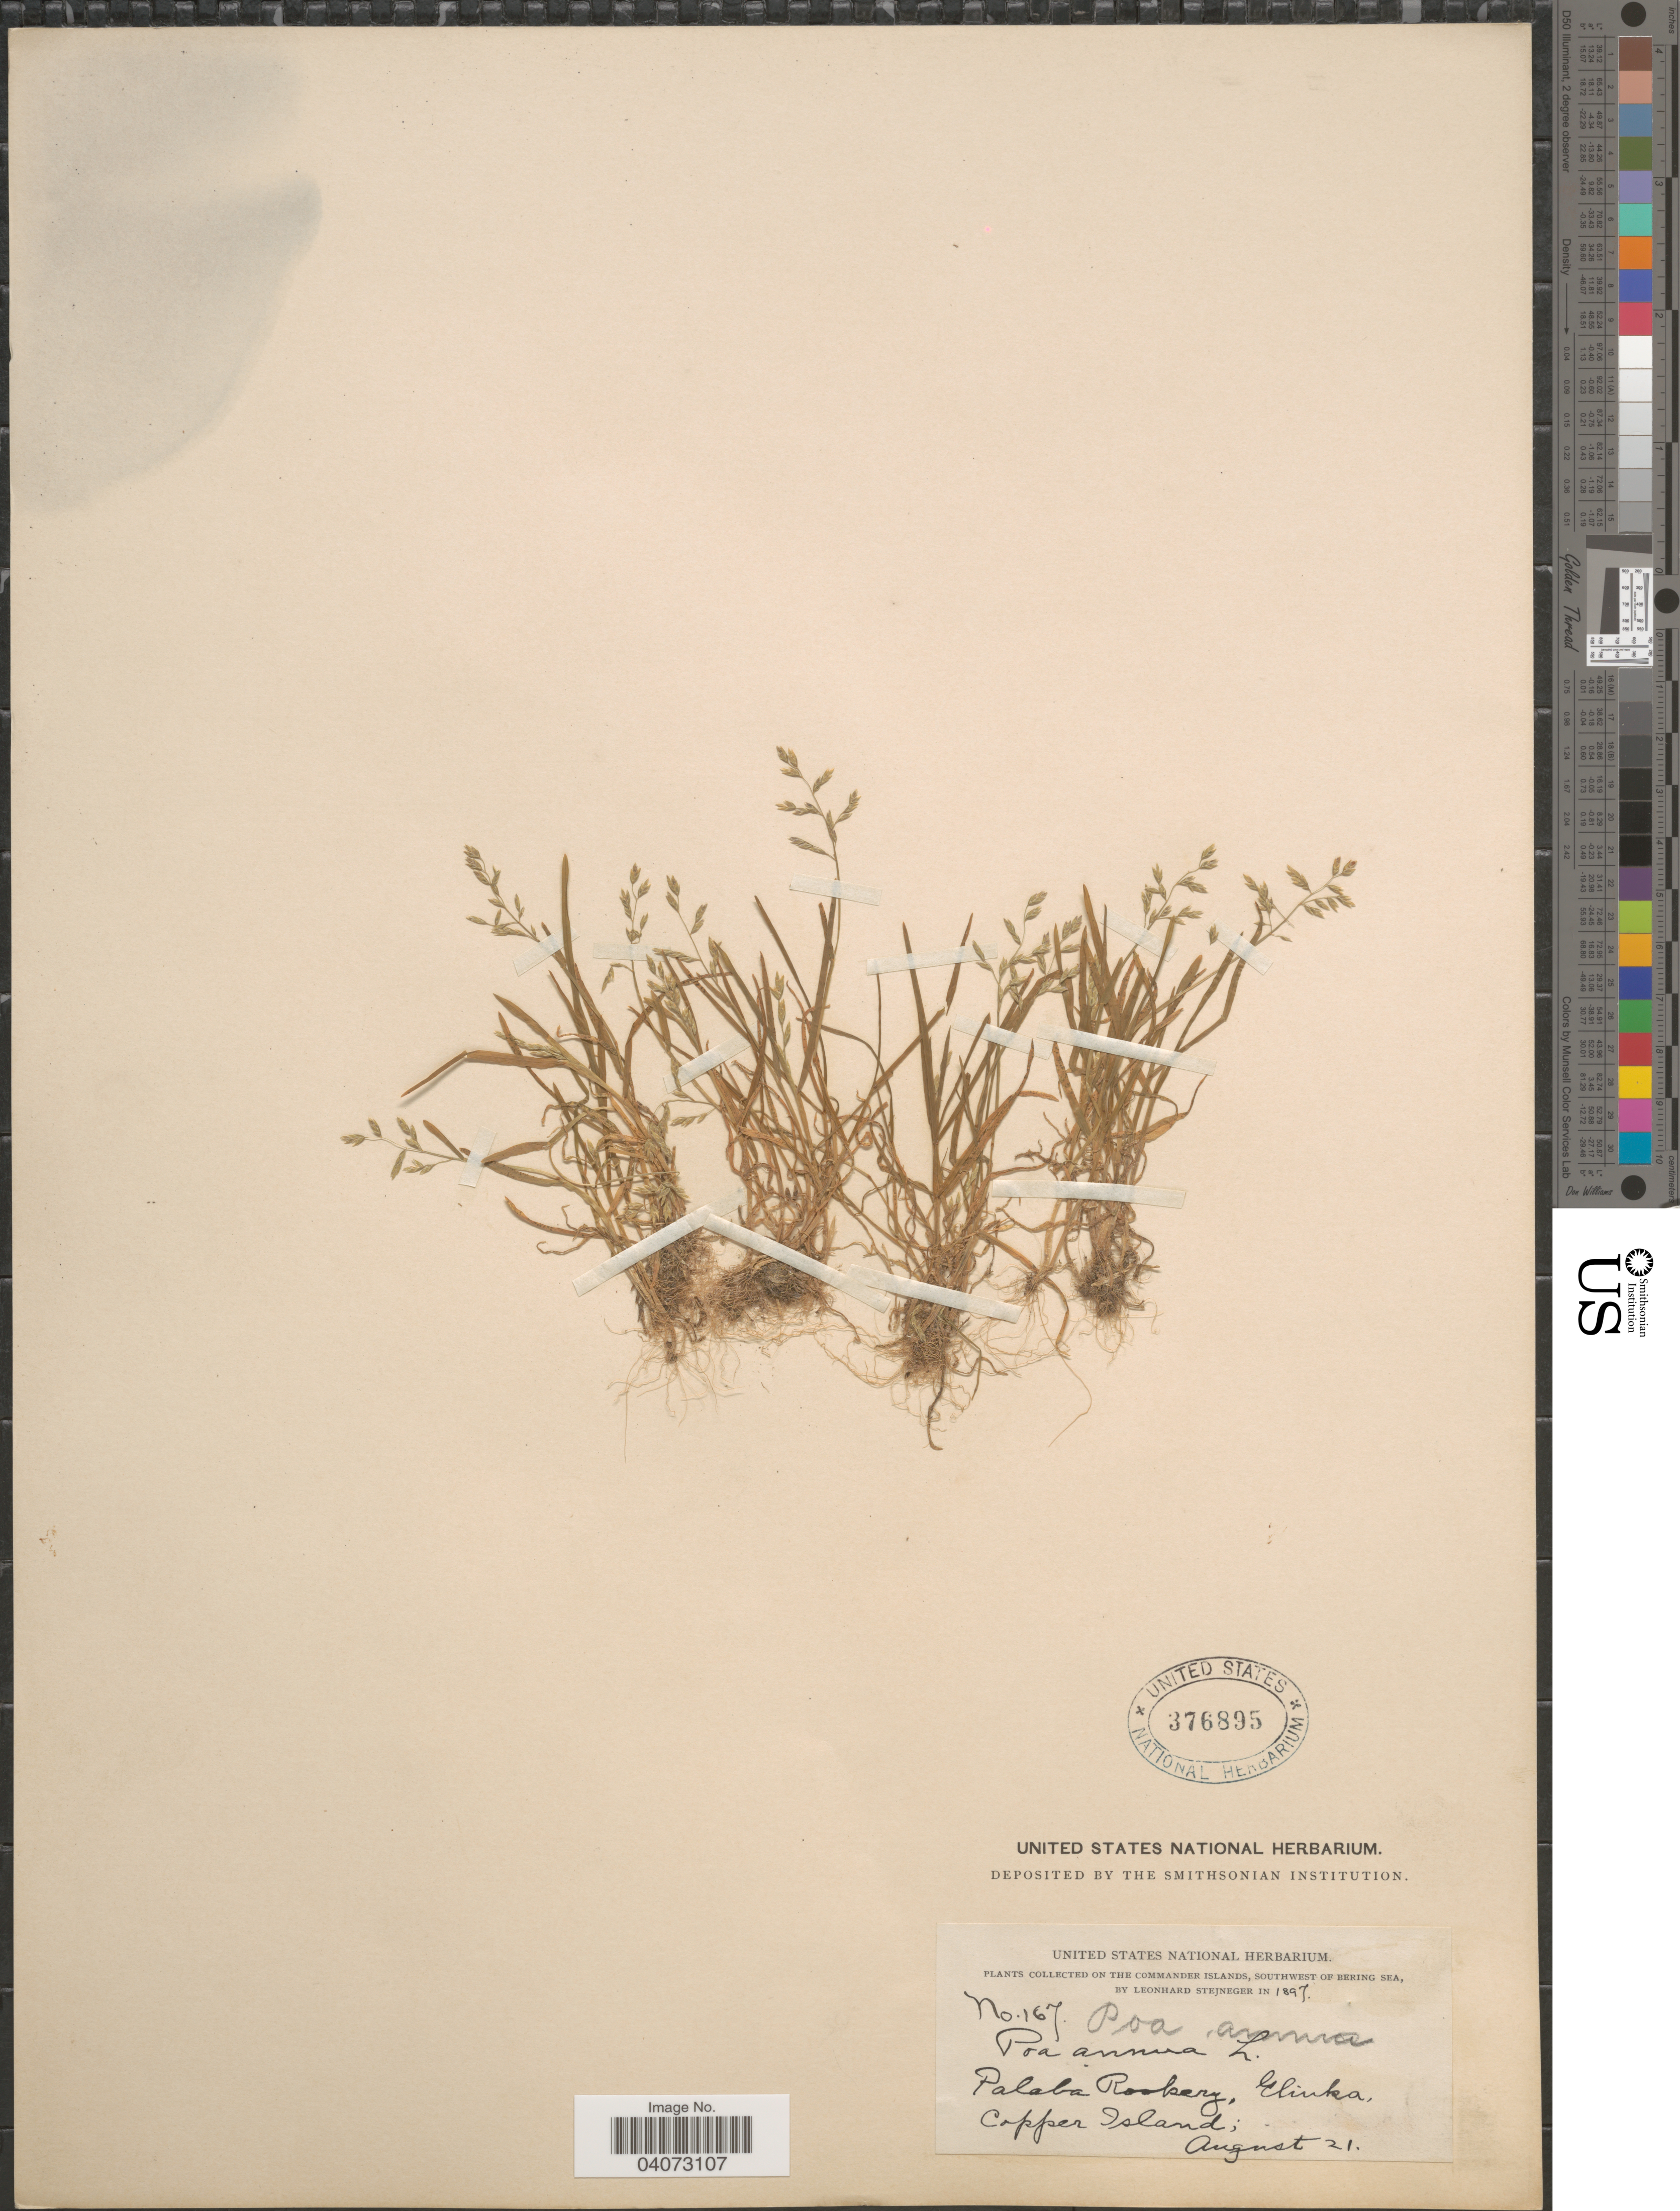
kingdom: Plantae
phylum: Tracheophyta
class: Liliopsida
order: Poales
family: Poaceae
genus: Poa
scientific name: Poa annua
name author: L.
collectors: L. Stejneger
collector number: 167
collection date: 1897-08-21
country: Russian Federation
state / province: Kamchatka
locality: Commander Islands, Southwest of Bering Sea. Palaba Rookery, Elinka, Copper Island.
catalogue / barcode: US 376895